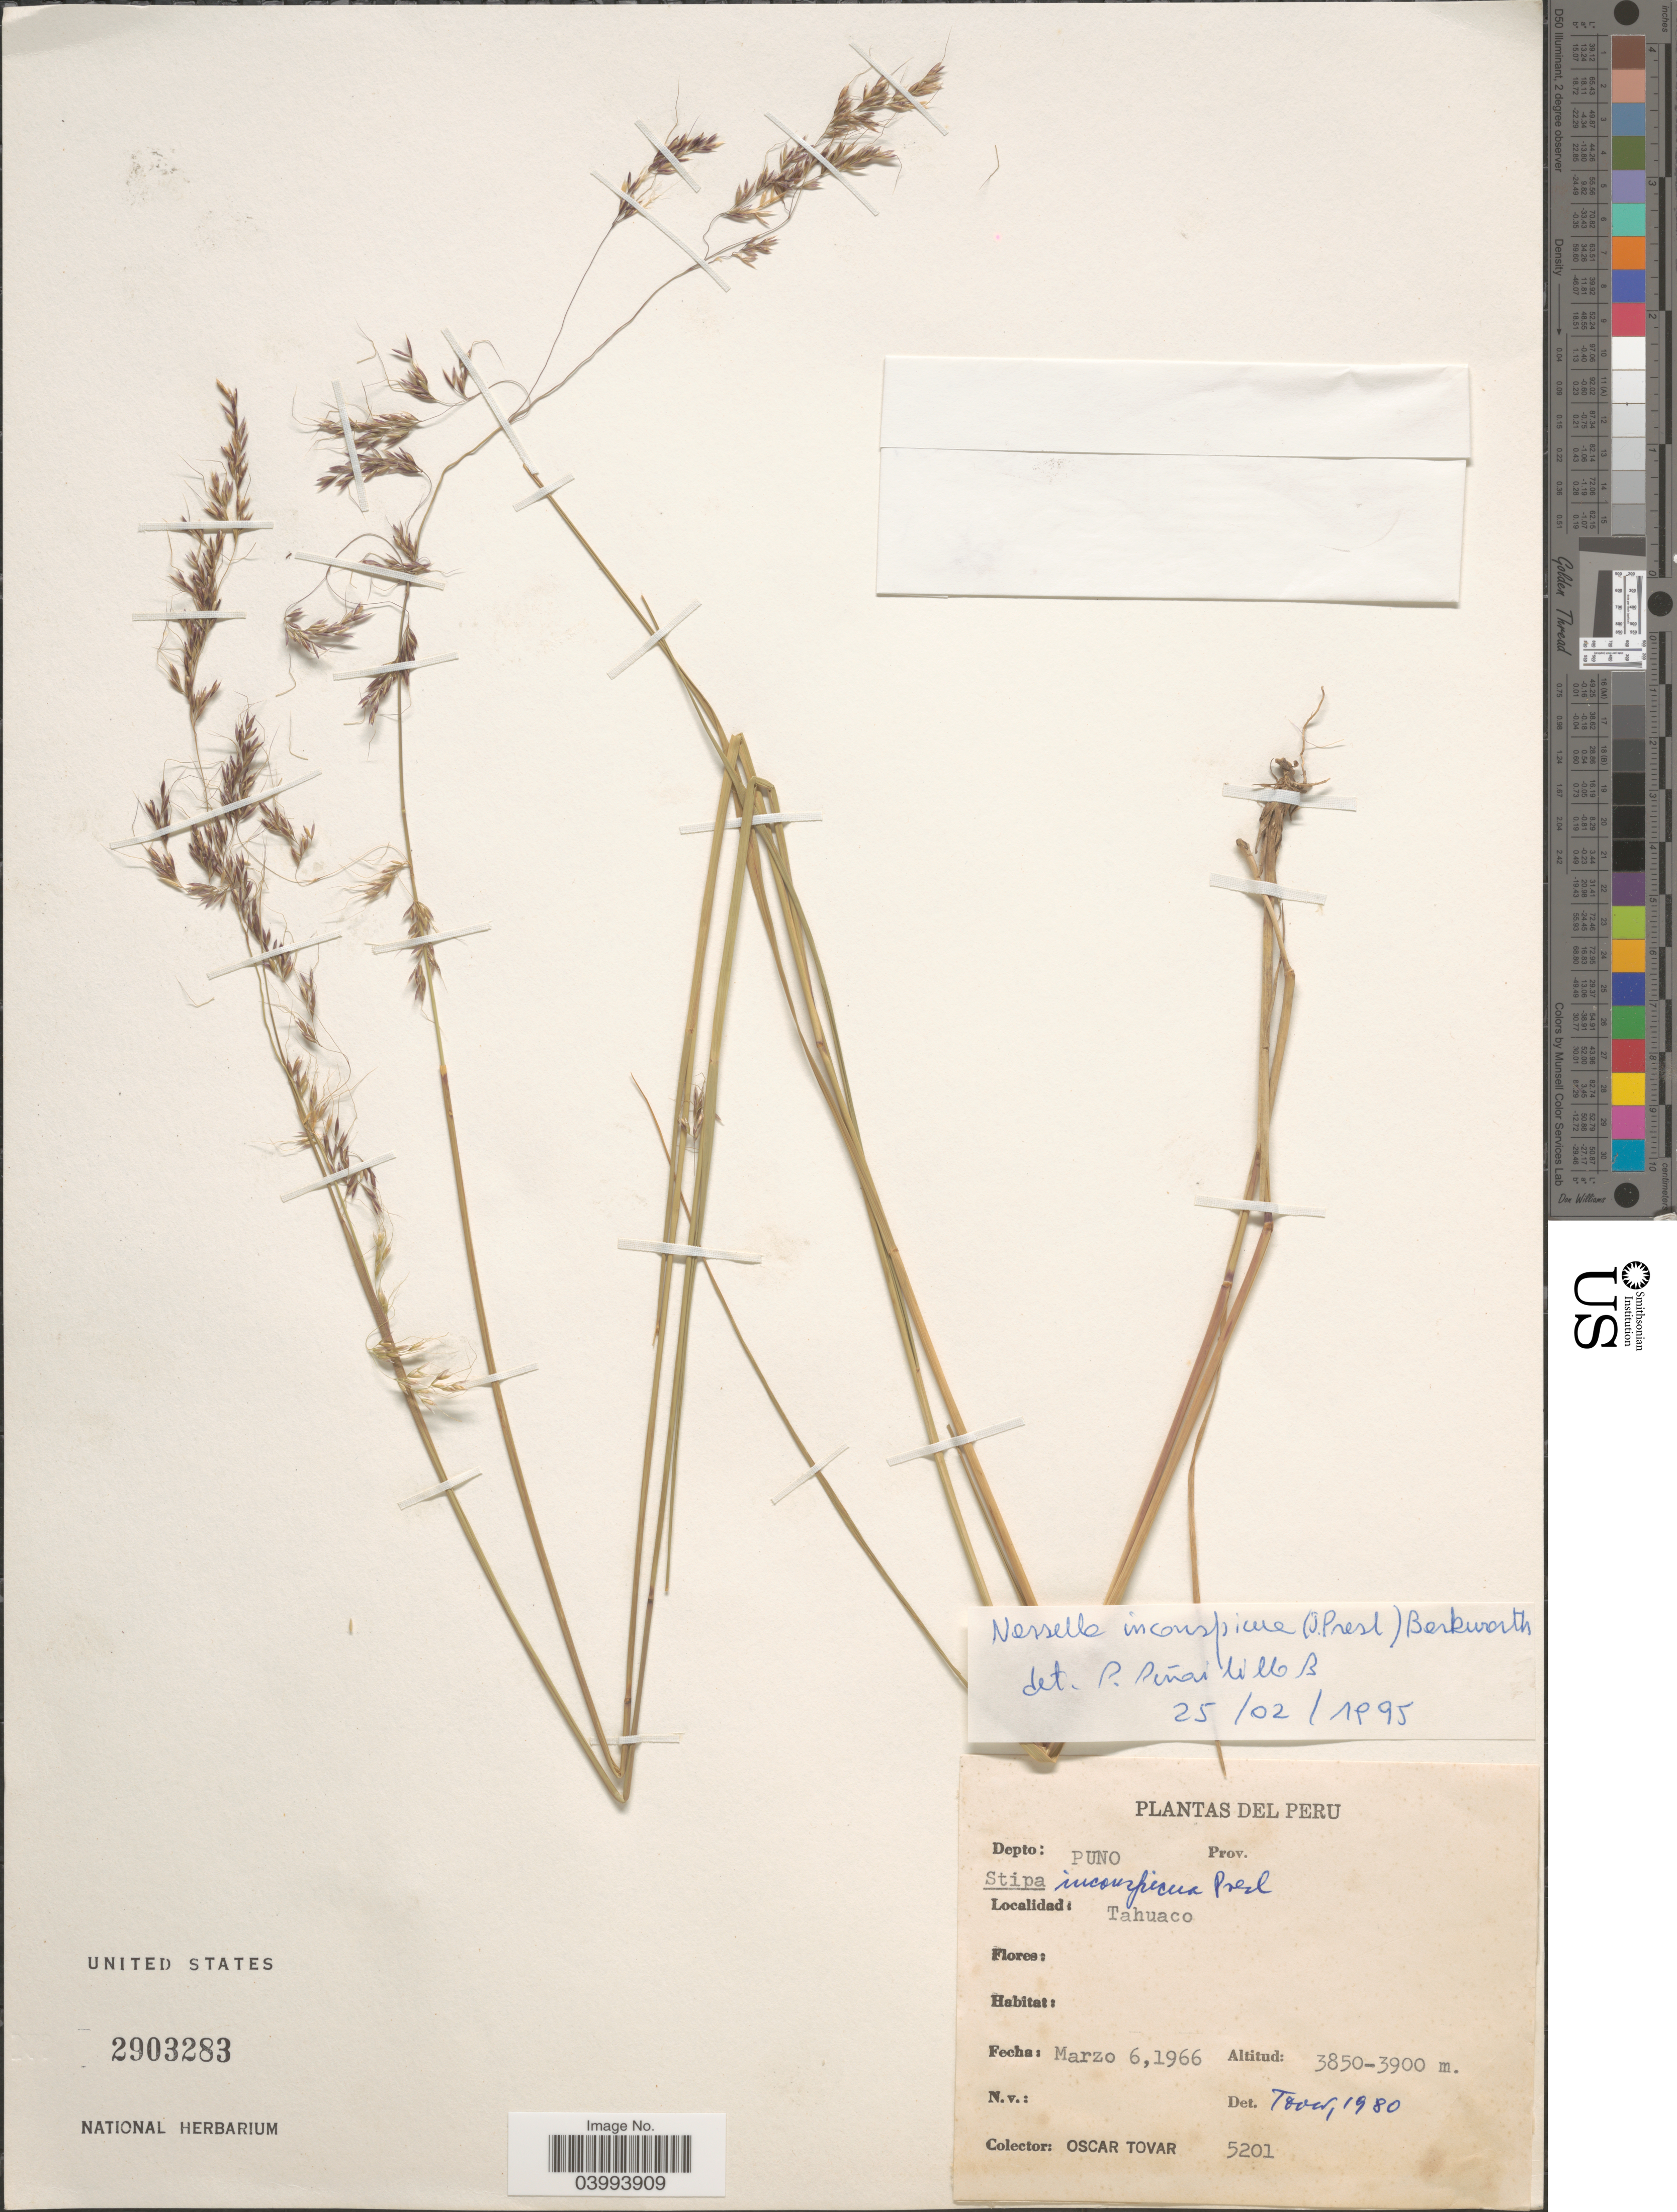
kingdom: Plantae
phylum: Tracheophyta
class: Liliopsida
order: Poales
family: Poaceae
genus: Nassella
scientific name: Nassella inconspicua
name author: (J. Presl) Barkworth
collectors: Ó. Tovar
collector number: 5201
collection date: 1966-03-06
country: Peru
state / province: Puno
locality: Depto: Puno. Tahuaco.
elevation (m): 3850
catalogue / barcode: US 2903283